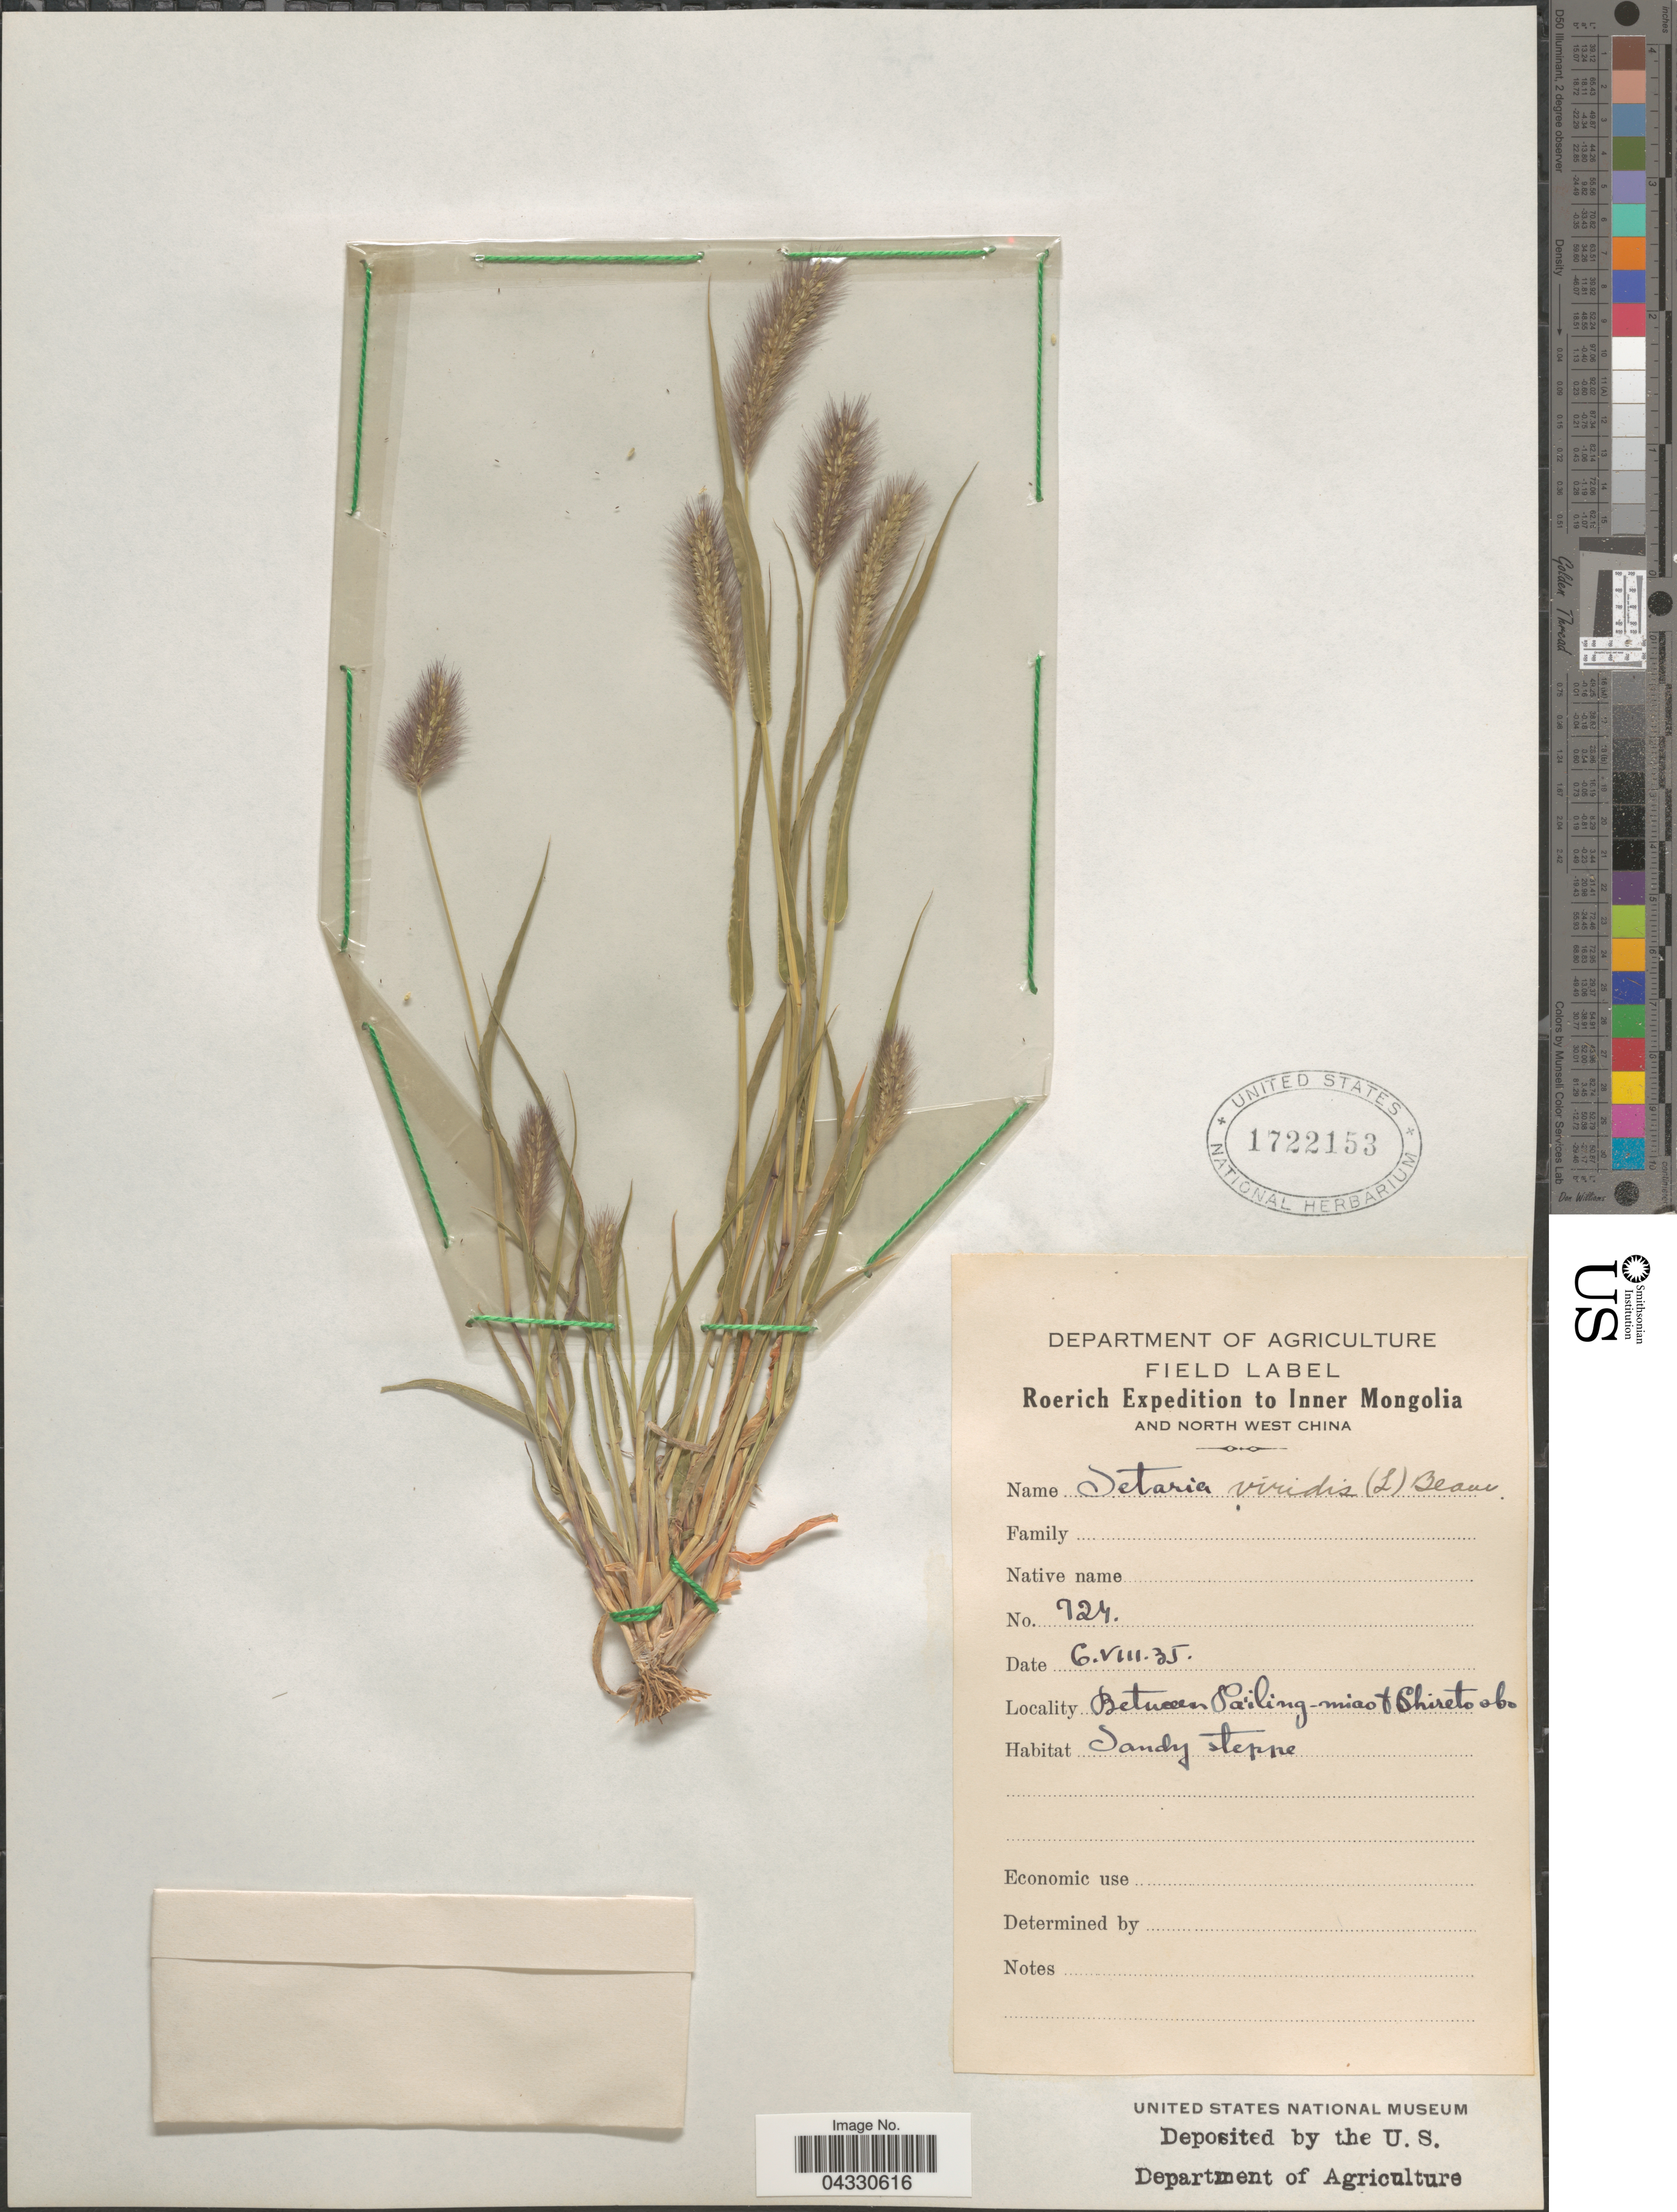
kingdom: Plantae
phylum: Tracheophyta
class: Liliopsida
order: Poales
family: Poaceae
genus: Setaria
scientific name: Setaria viridis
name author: (L.) P. Beauv.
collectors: Roerich Expedition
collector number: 724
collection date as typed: Transcribed d/m/y: 6/8/35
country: China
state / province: Nei Monggol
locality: Inner Mongolia and North West China. Between Pailing-miao + Shireto obo.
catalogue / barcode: US 1722153